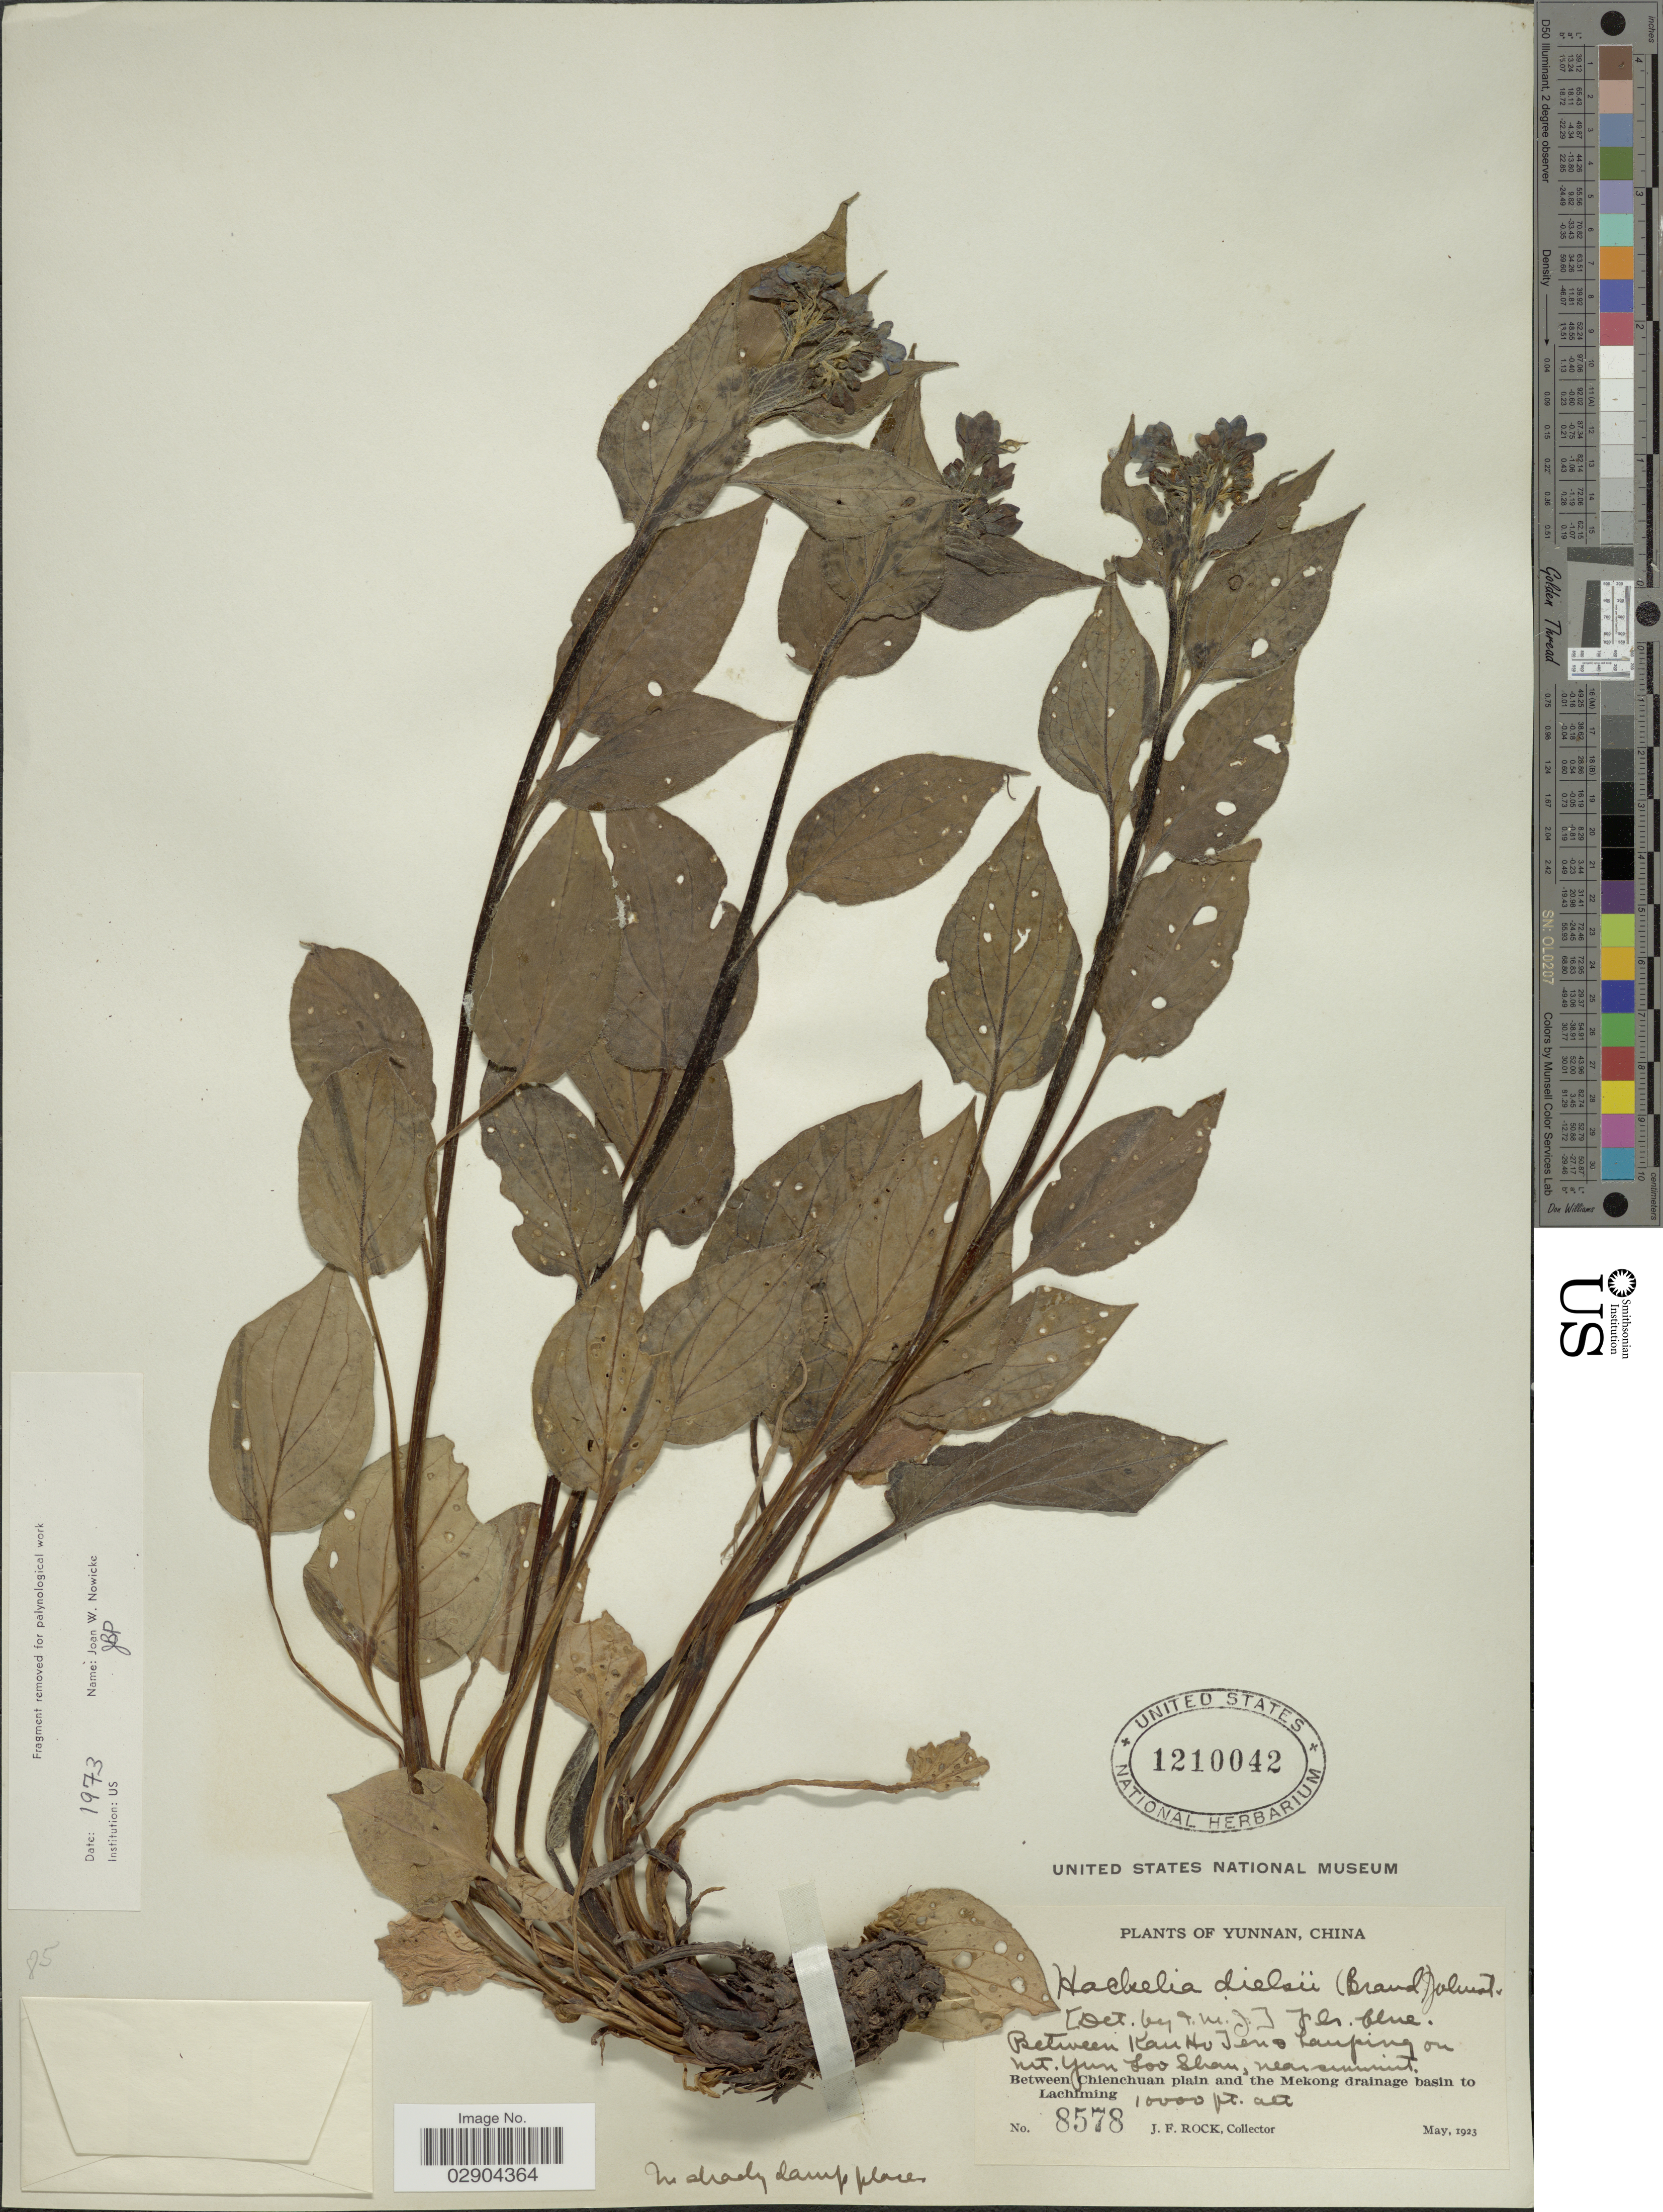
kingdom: Plantae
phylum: Tracheophyta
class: Magnoliopsida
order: Boraginales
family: Boraginaceae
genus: Hackelia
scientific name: Hackelia brachytuba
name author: (Diels) I.M. Johnst.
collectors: J. Rock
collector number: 8578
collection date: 1923-05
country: China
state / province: Yunnan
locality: Between Kan Ho Jeno Lauping on Mt. Yun Soo Shan, near summit. Between Chienchuan plain and the Mekong drainage basin to Lachiming.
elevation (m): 3048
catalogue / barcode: US 1210042